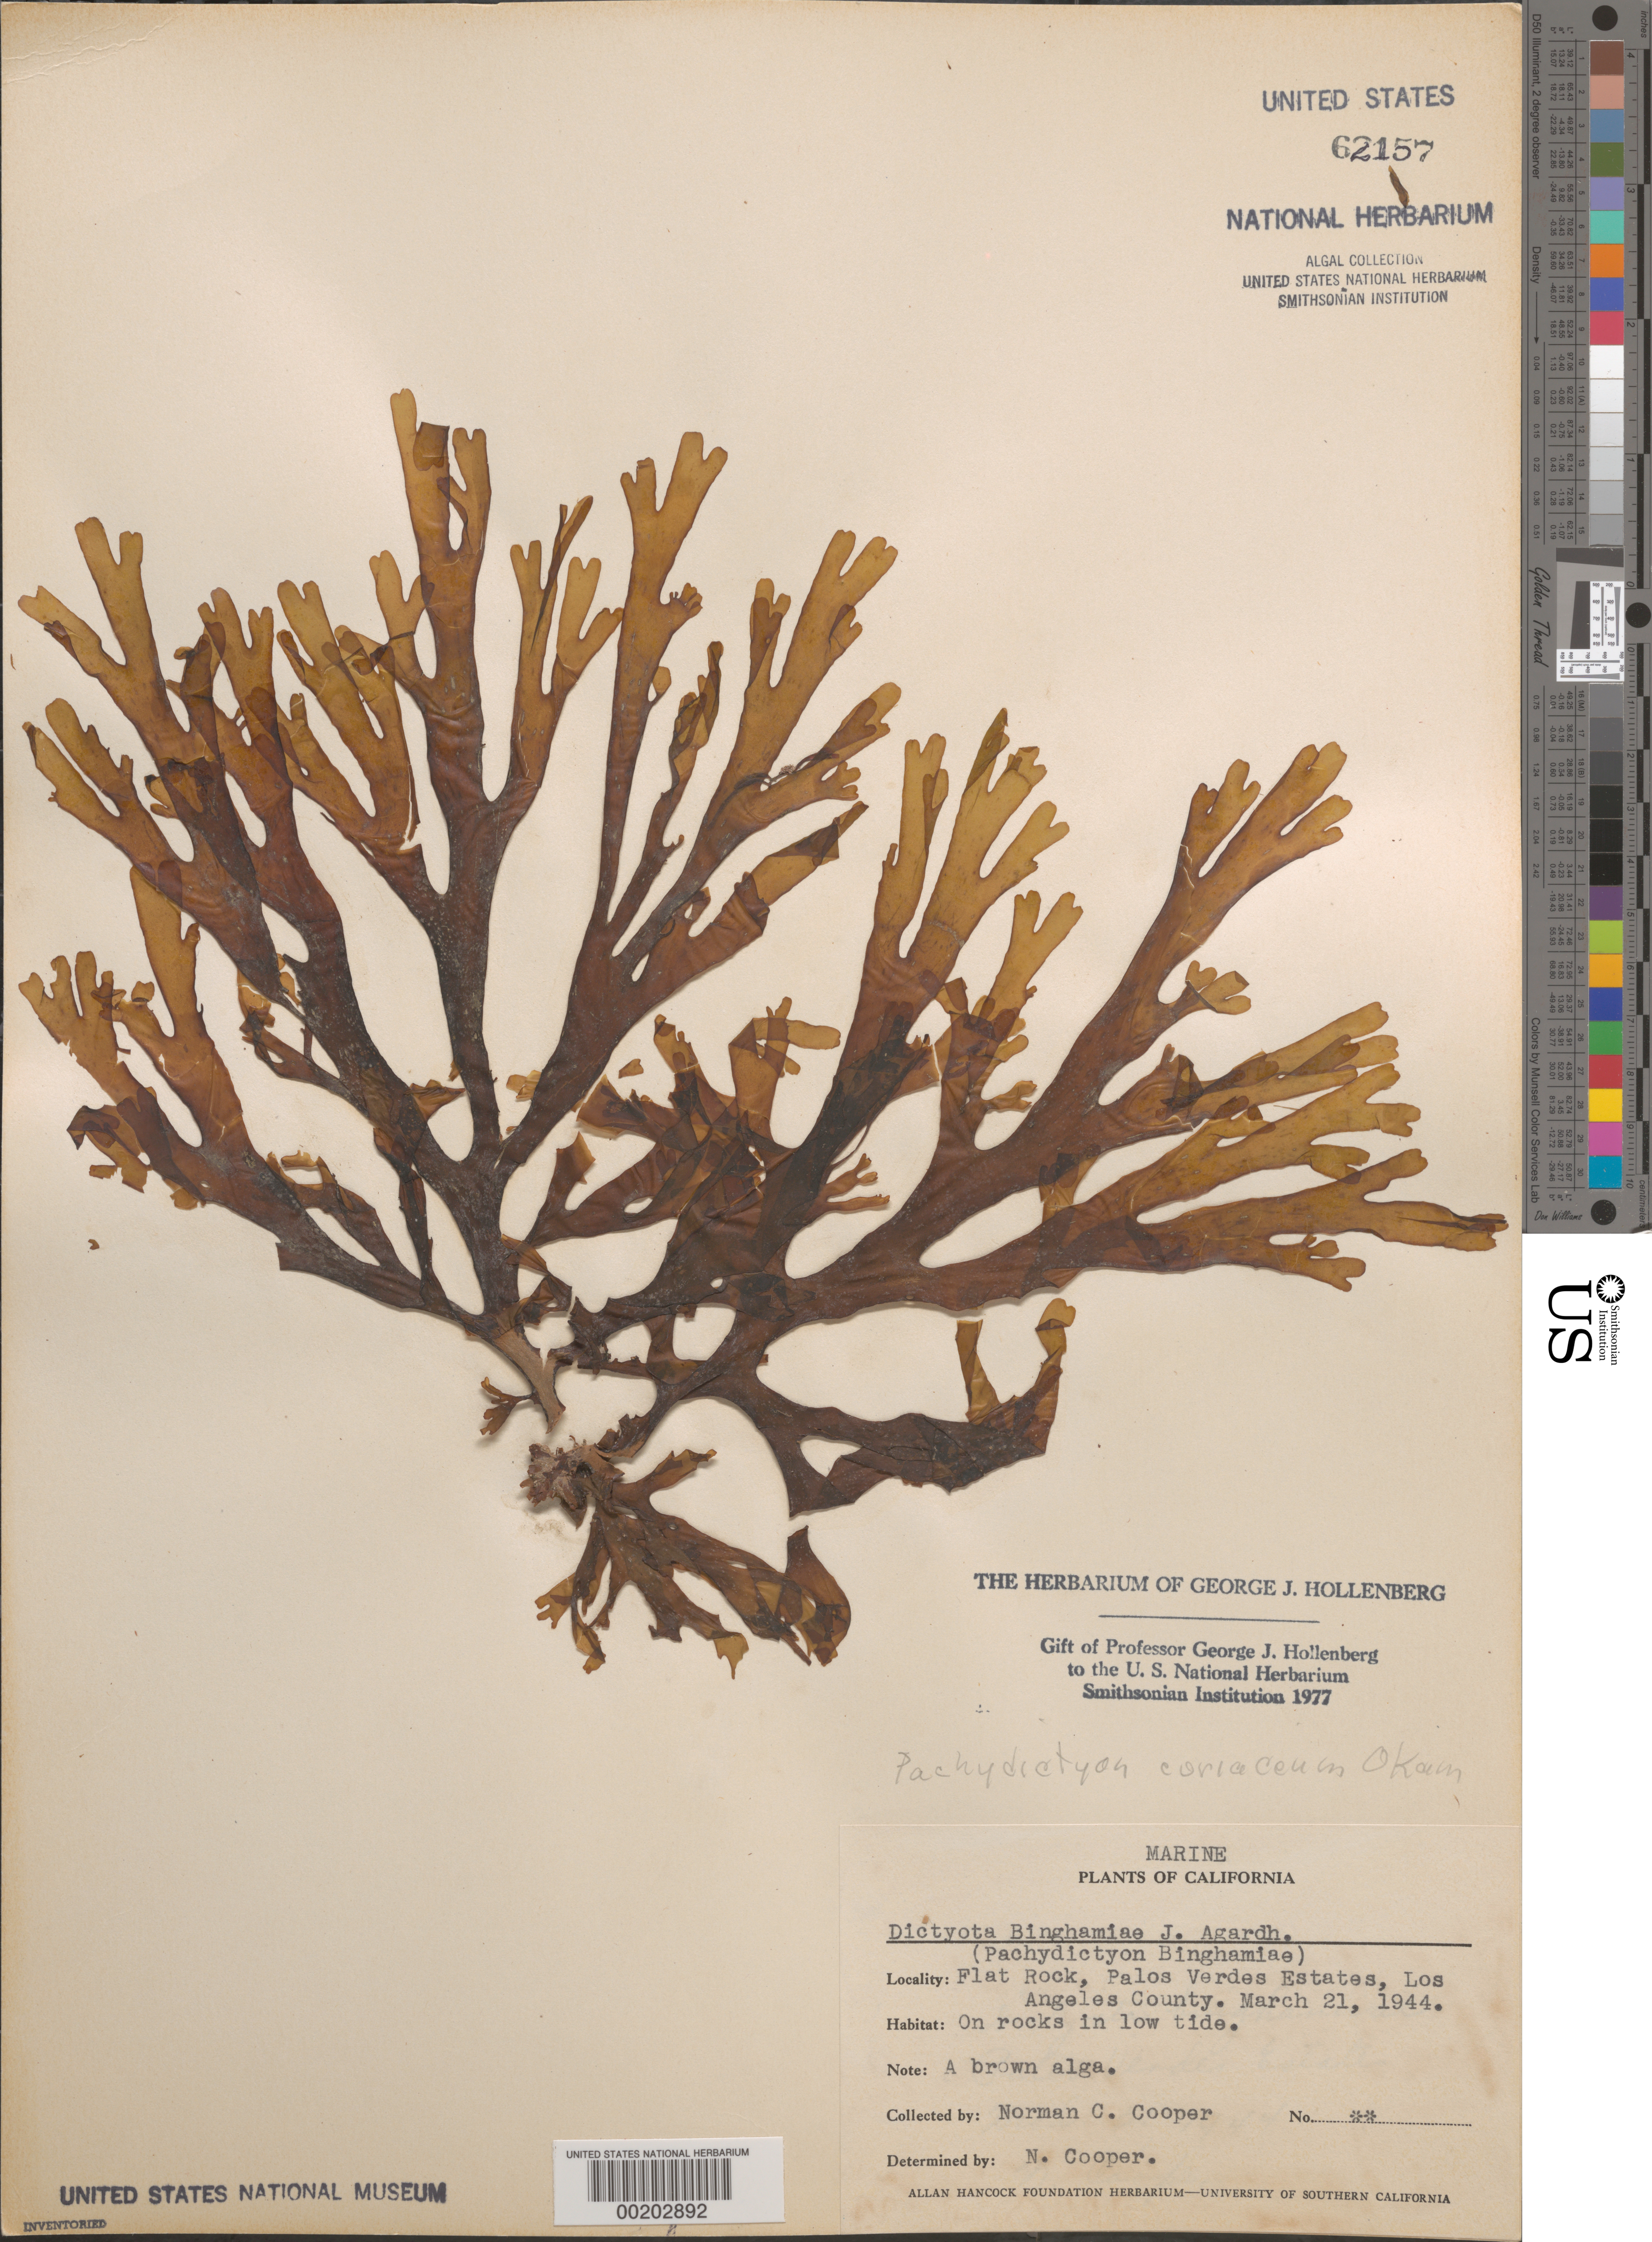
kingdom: Chromista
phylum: Ochrophyta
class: Phaeophyceae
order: Dictyotales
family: Dictyotaceae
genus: Pachydictyon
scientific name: Pachydictyon coriaceum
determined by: Hollenberg, George J.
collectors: N. Cooper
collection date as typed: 21 Mar 1944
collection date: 1944-03-21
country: United States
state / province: California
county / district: Los Angeles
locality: Flat Rock, Palos Verdes Estates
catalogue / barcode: US 62157